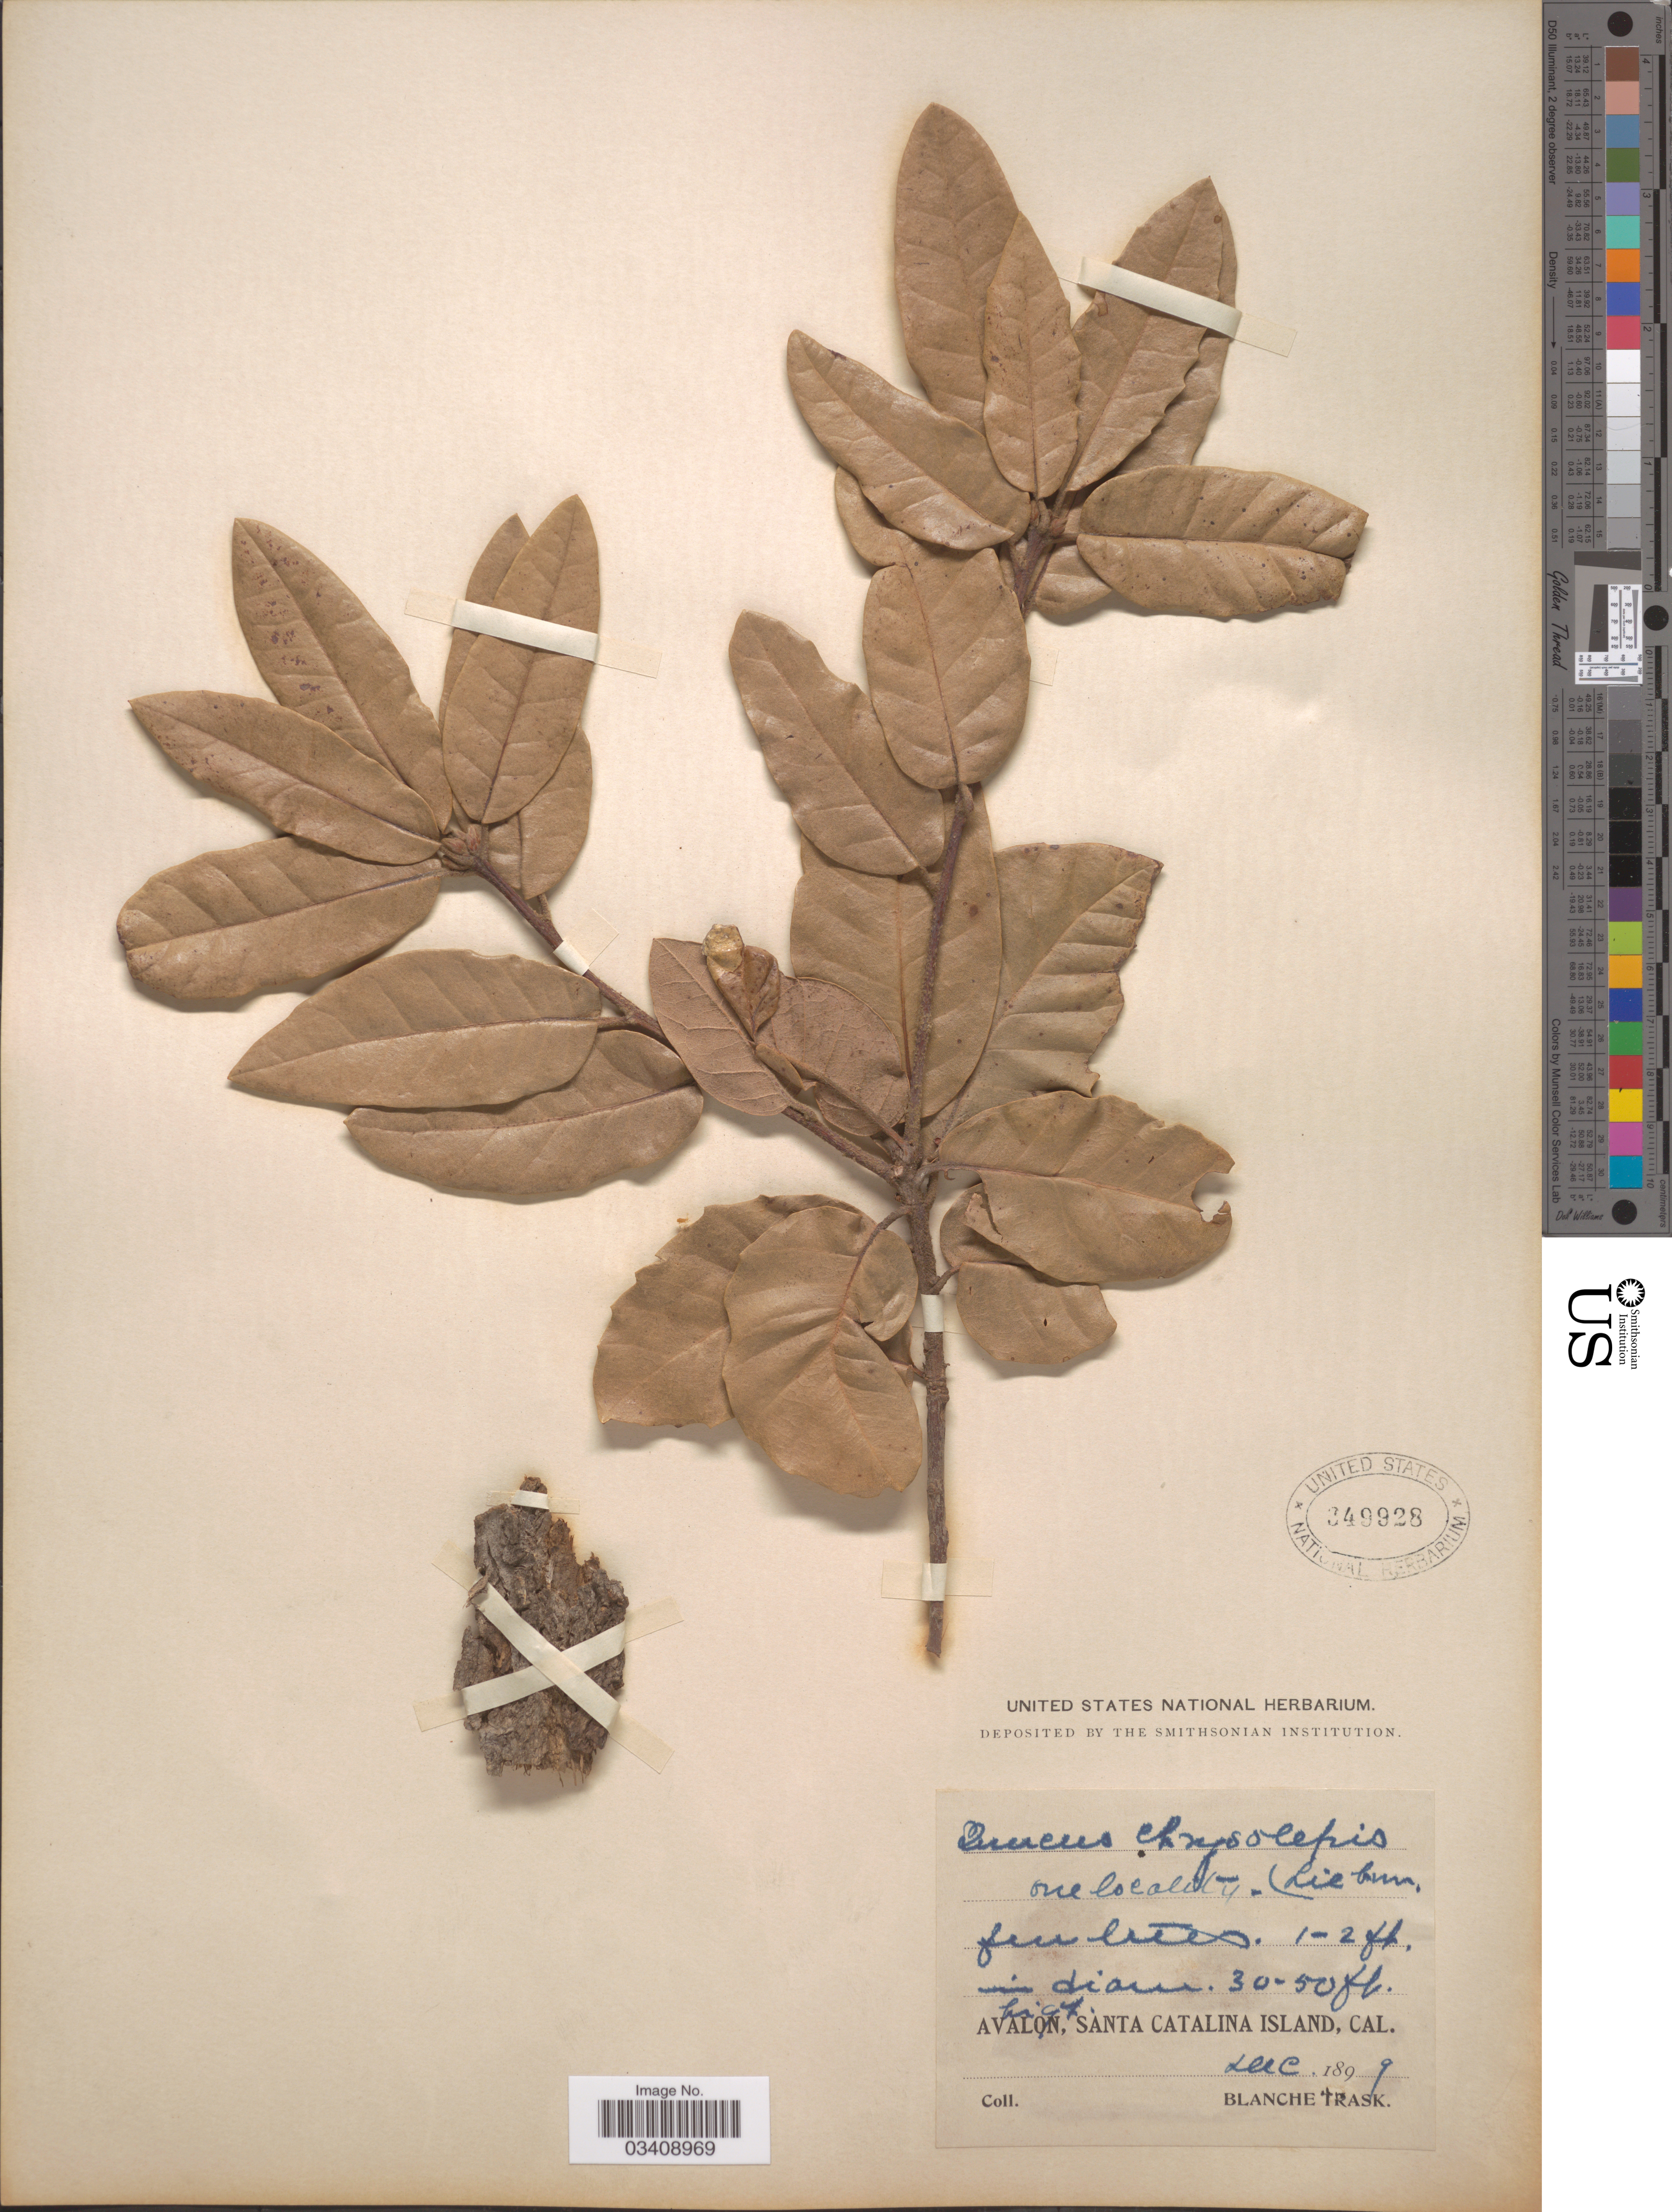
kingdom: Plantae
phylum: Tracheophyta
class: Magnoliopsida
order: Fagales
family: Fagaceae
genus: Quercus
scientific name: Quercus tomentella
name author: Engelm.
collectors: B. Trask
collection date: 1899-12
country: United States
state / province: California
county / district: Los Angeles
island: Santa Catalina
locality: Avalon, Santa Catalina Island.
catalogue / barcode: US 349928